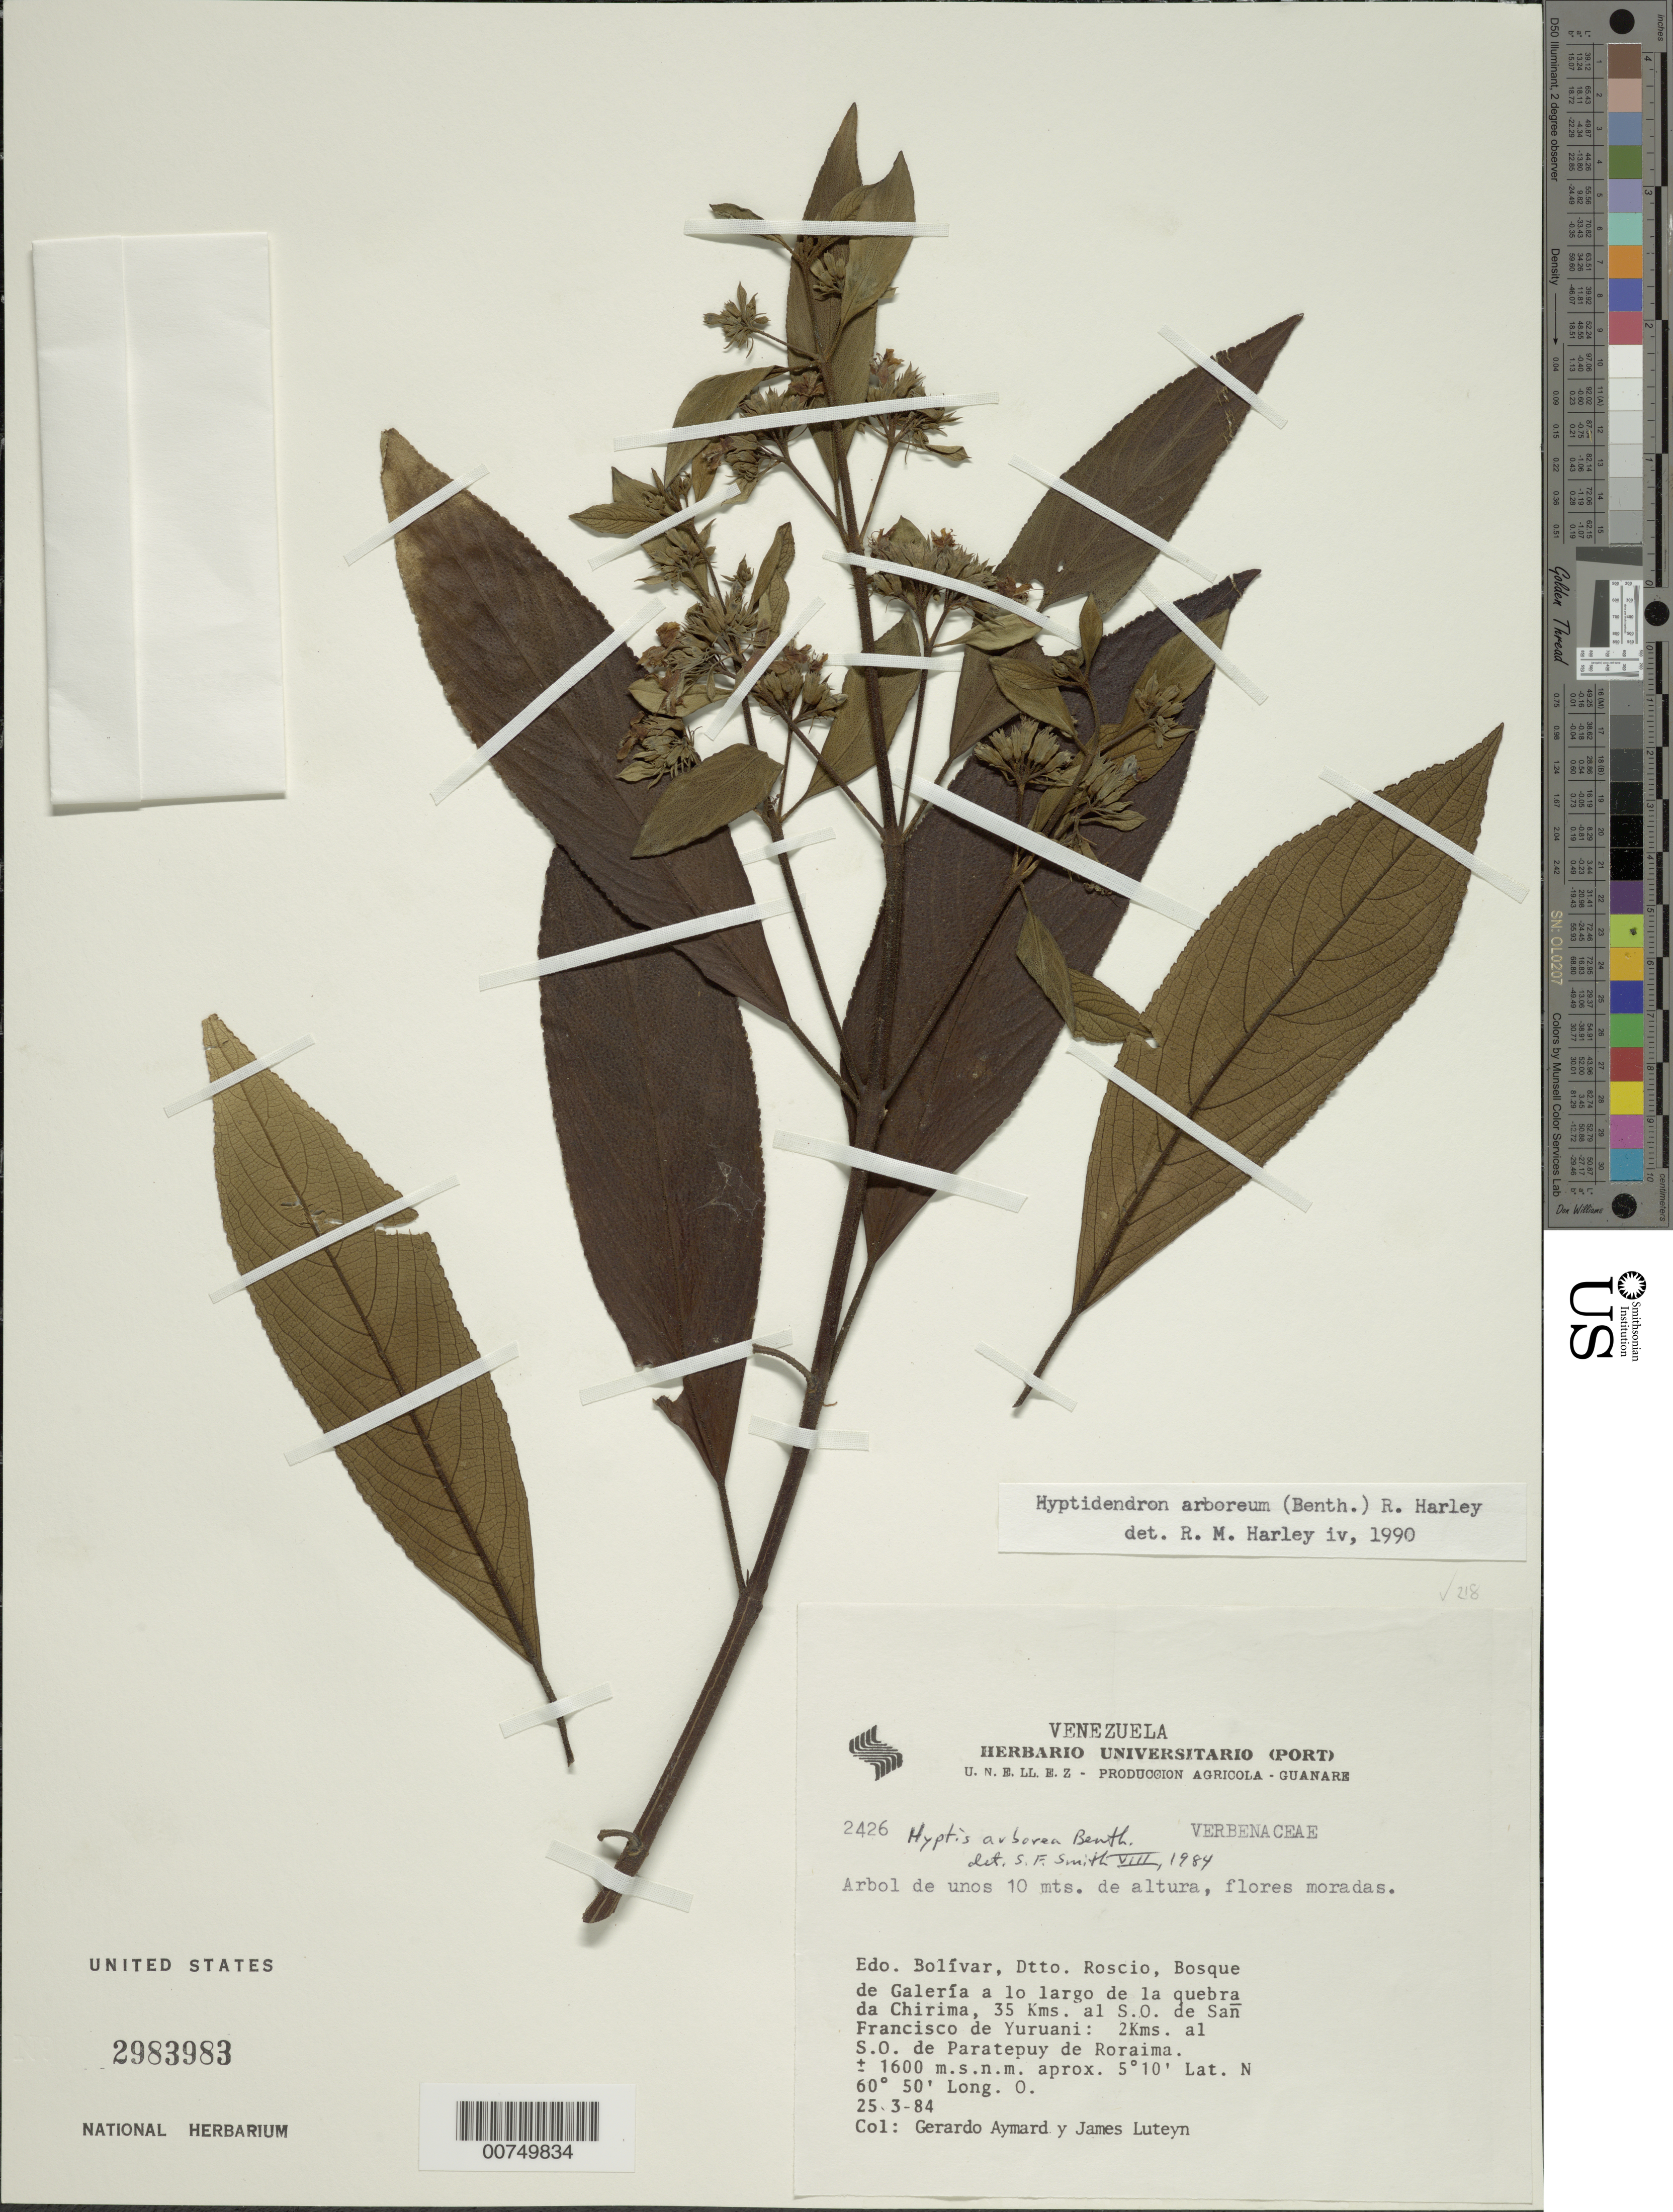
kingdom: Plantae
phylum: Tracheophyta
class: Magnoliopsida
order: Lamiales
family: Lamiaceae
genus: Hyptidendron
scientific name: Hyptidendron arboreum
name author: (Benth.) Harley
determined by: Harley, R. M.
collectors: G. A. Aymard & J. L. Luteyn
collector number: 2426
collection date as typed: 26-Mar-84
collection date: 1984-03-26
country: Venezuela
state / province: Bolívar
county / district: Roscio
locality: San Francisco de Yuruani, 35 km SW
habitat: Bosque de Galeria a lo largo de la quebrada Chirima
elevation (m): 1600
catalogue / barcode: US 2983983